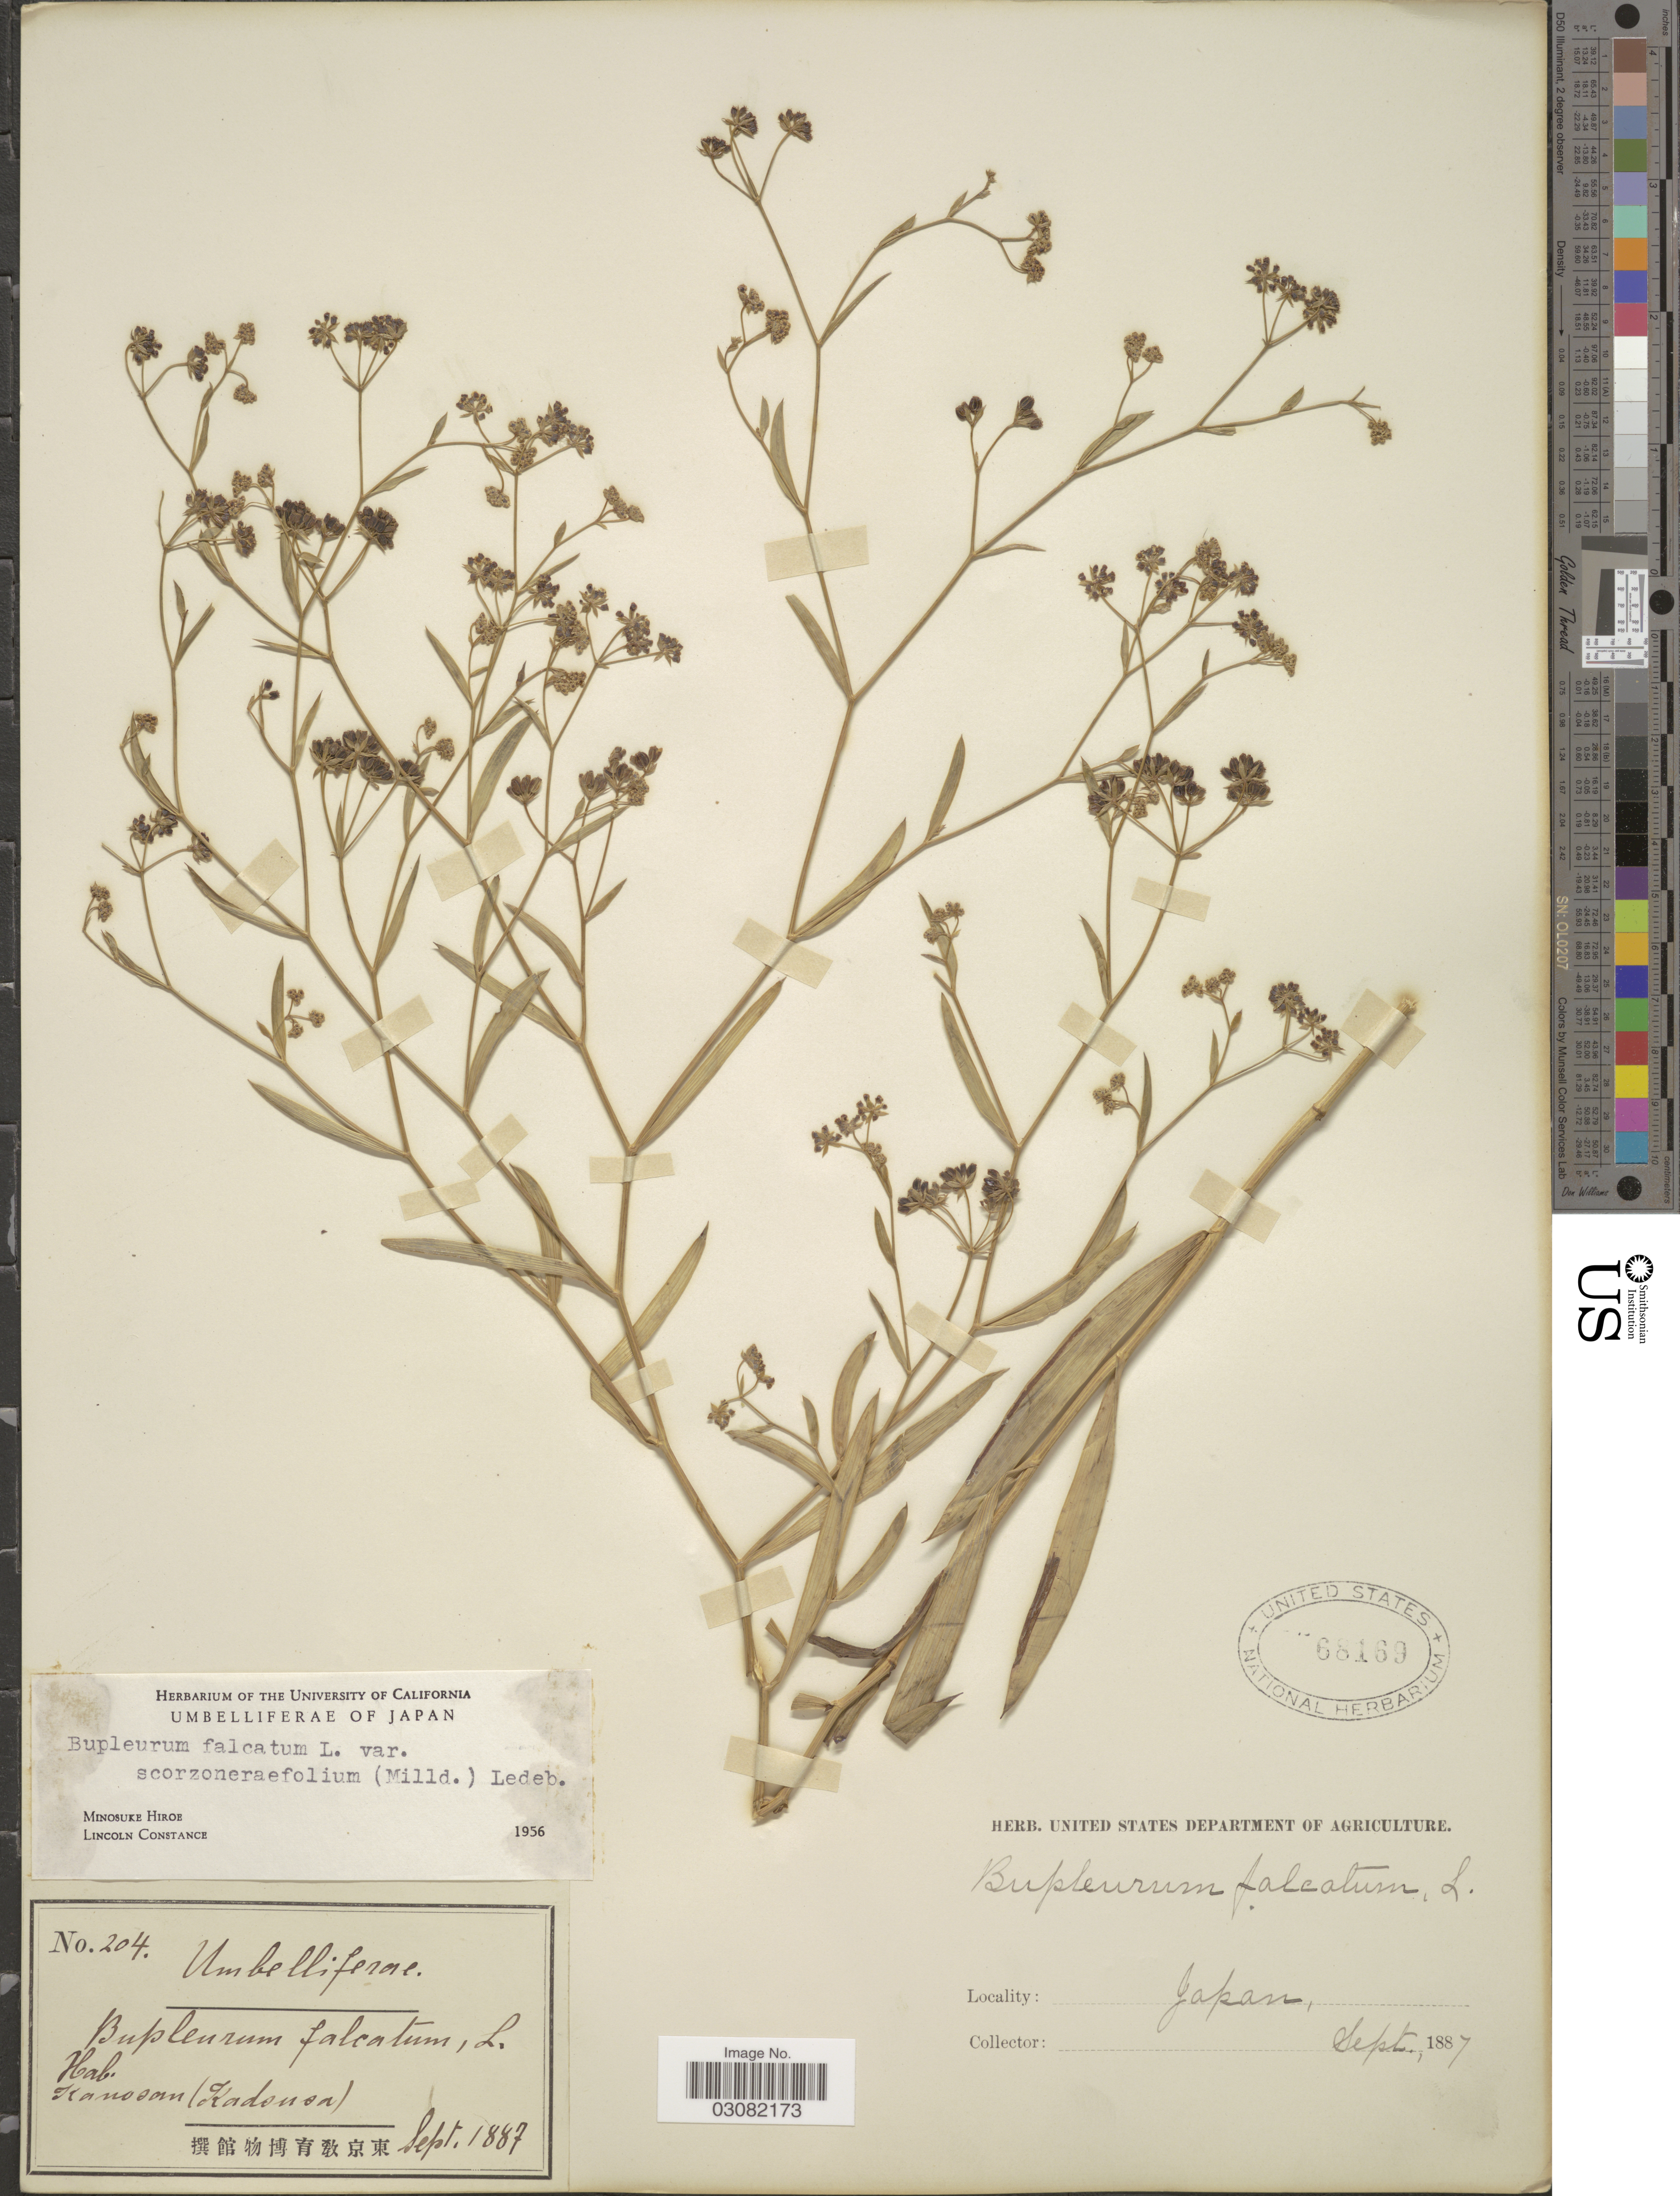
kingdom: Plantae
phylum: Tracheophyta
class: Magnoliopsida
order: Apiales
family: Apiaceae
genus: Bupleurum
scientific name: Bupleurum falcatum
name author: L.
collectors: Facchini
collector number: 204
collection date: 1887-09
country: Japan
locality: Kanosan (Kadonoa).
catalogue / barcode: US 68169